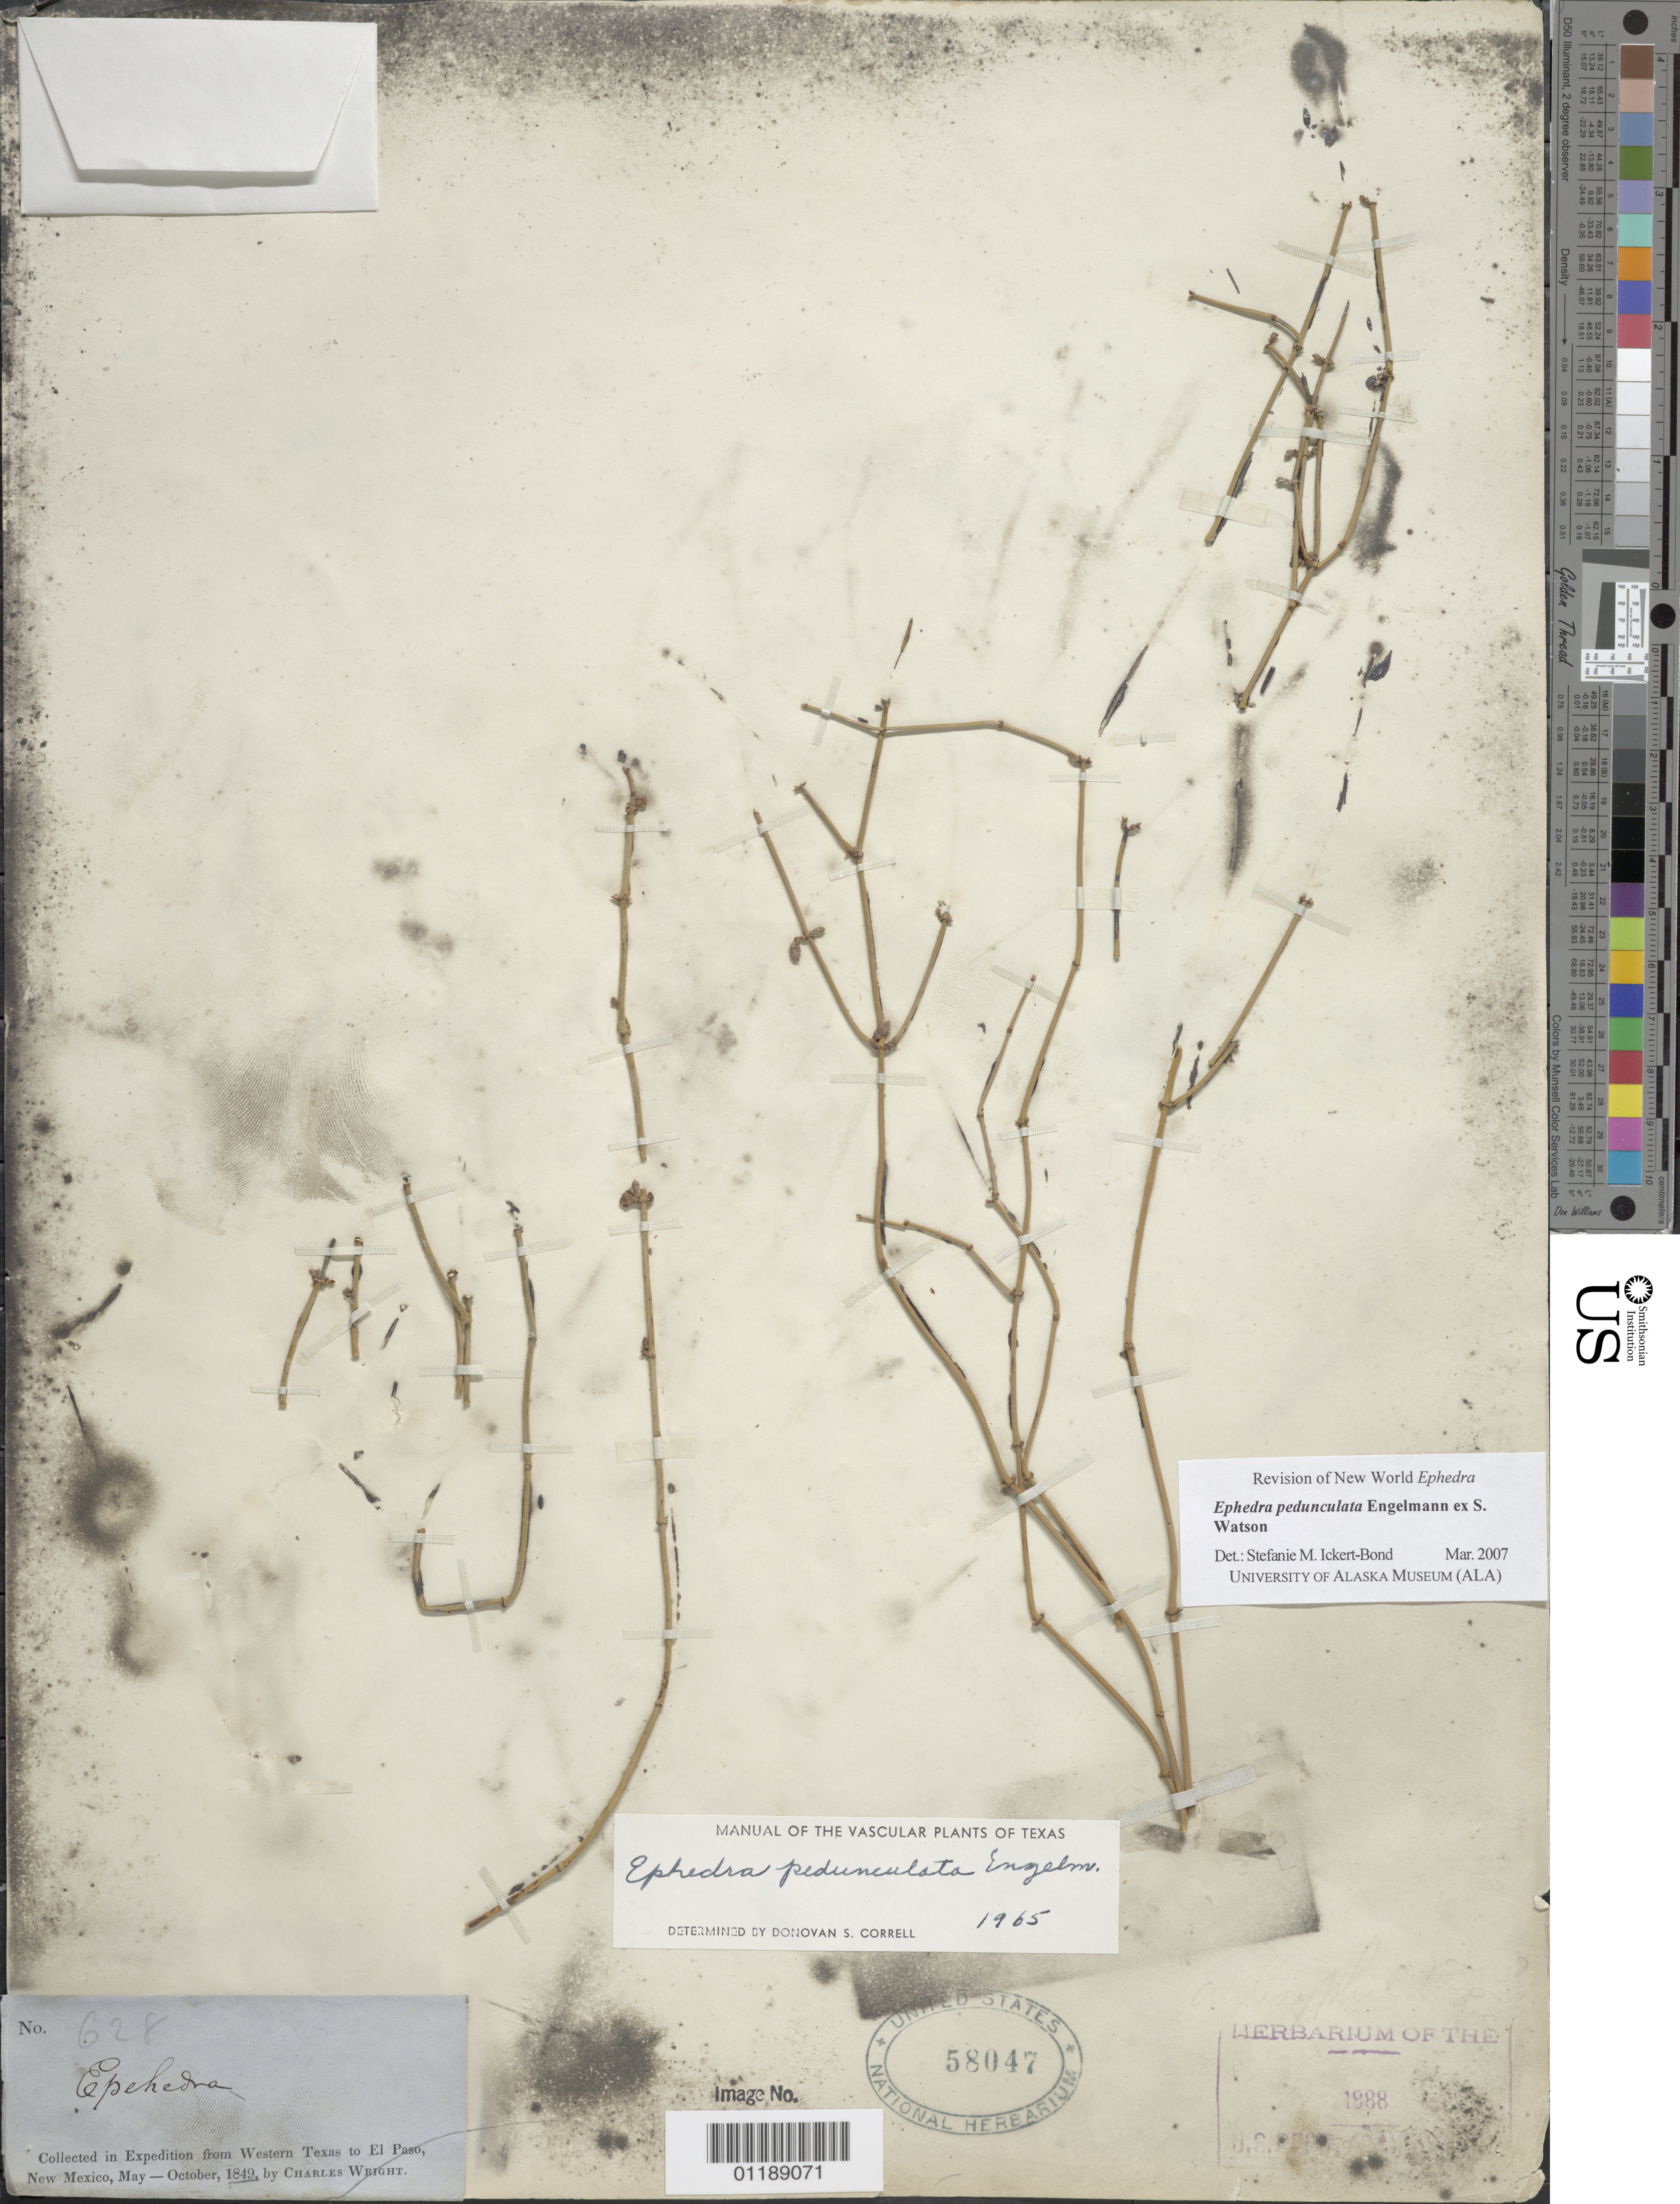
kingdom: Plantae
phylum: Tracheophyta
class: Gnetopsida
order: Ephedrales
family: Ephedraceae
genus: Ephedra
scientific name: Ephedra pedunculata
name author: Engelm. ex S. Watson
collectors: C. Wright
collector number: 628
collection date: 1849-05/1849-10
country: United States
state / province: New Mexico / Texas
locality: from Western Texas to El Paso, New Mexico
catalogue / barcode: US 58047